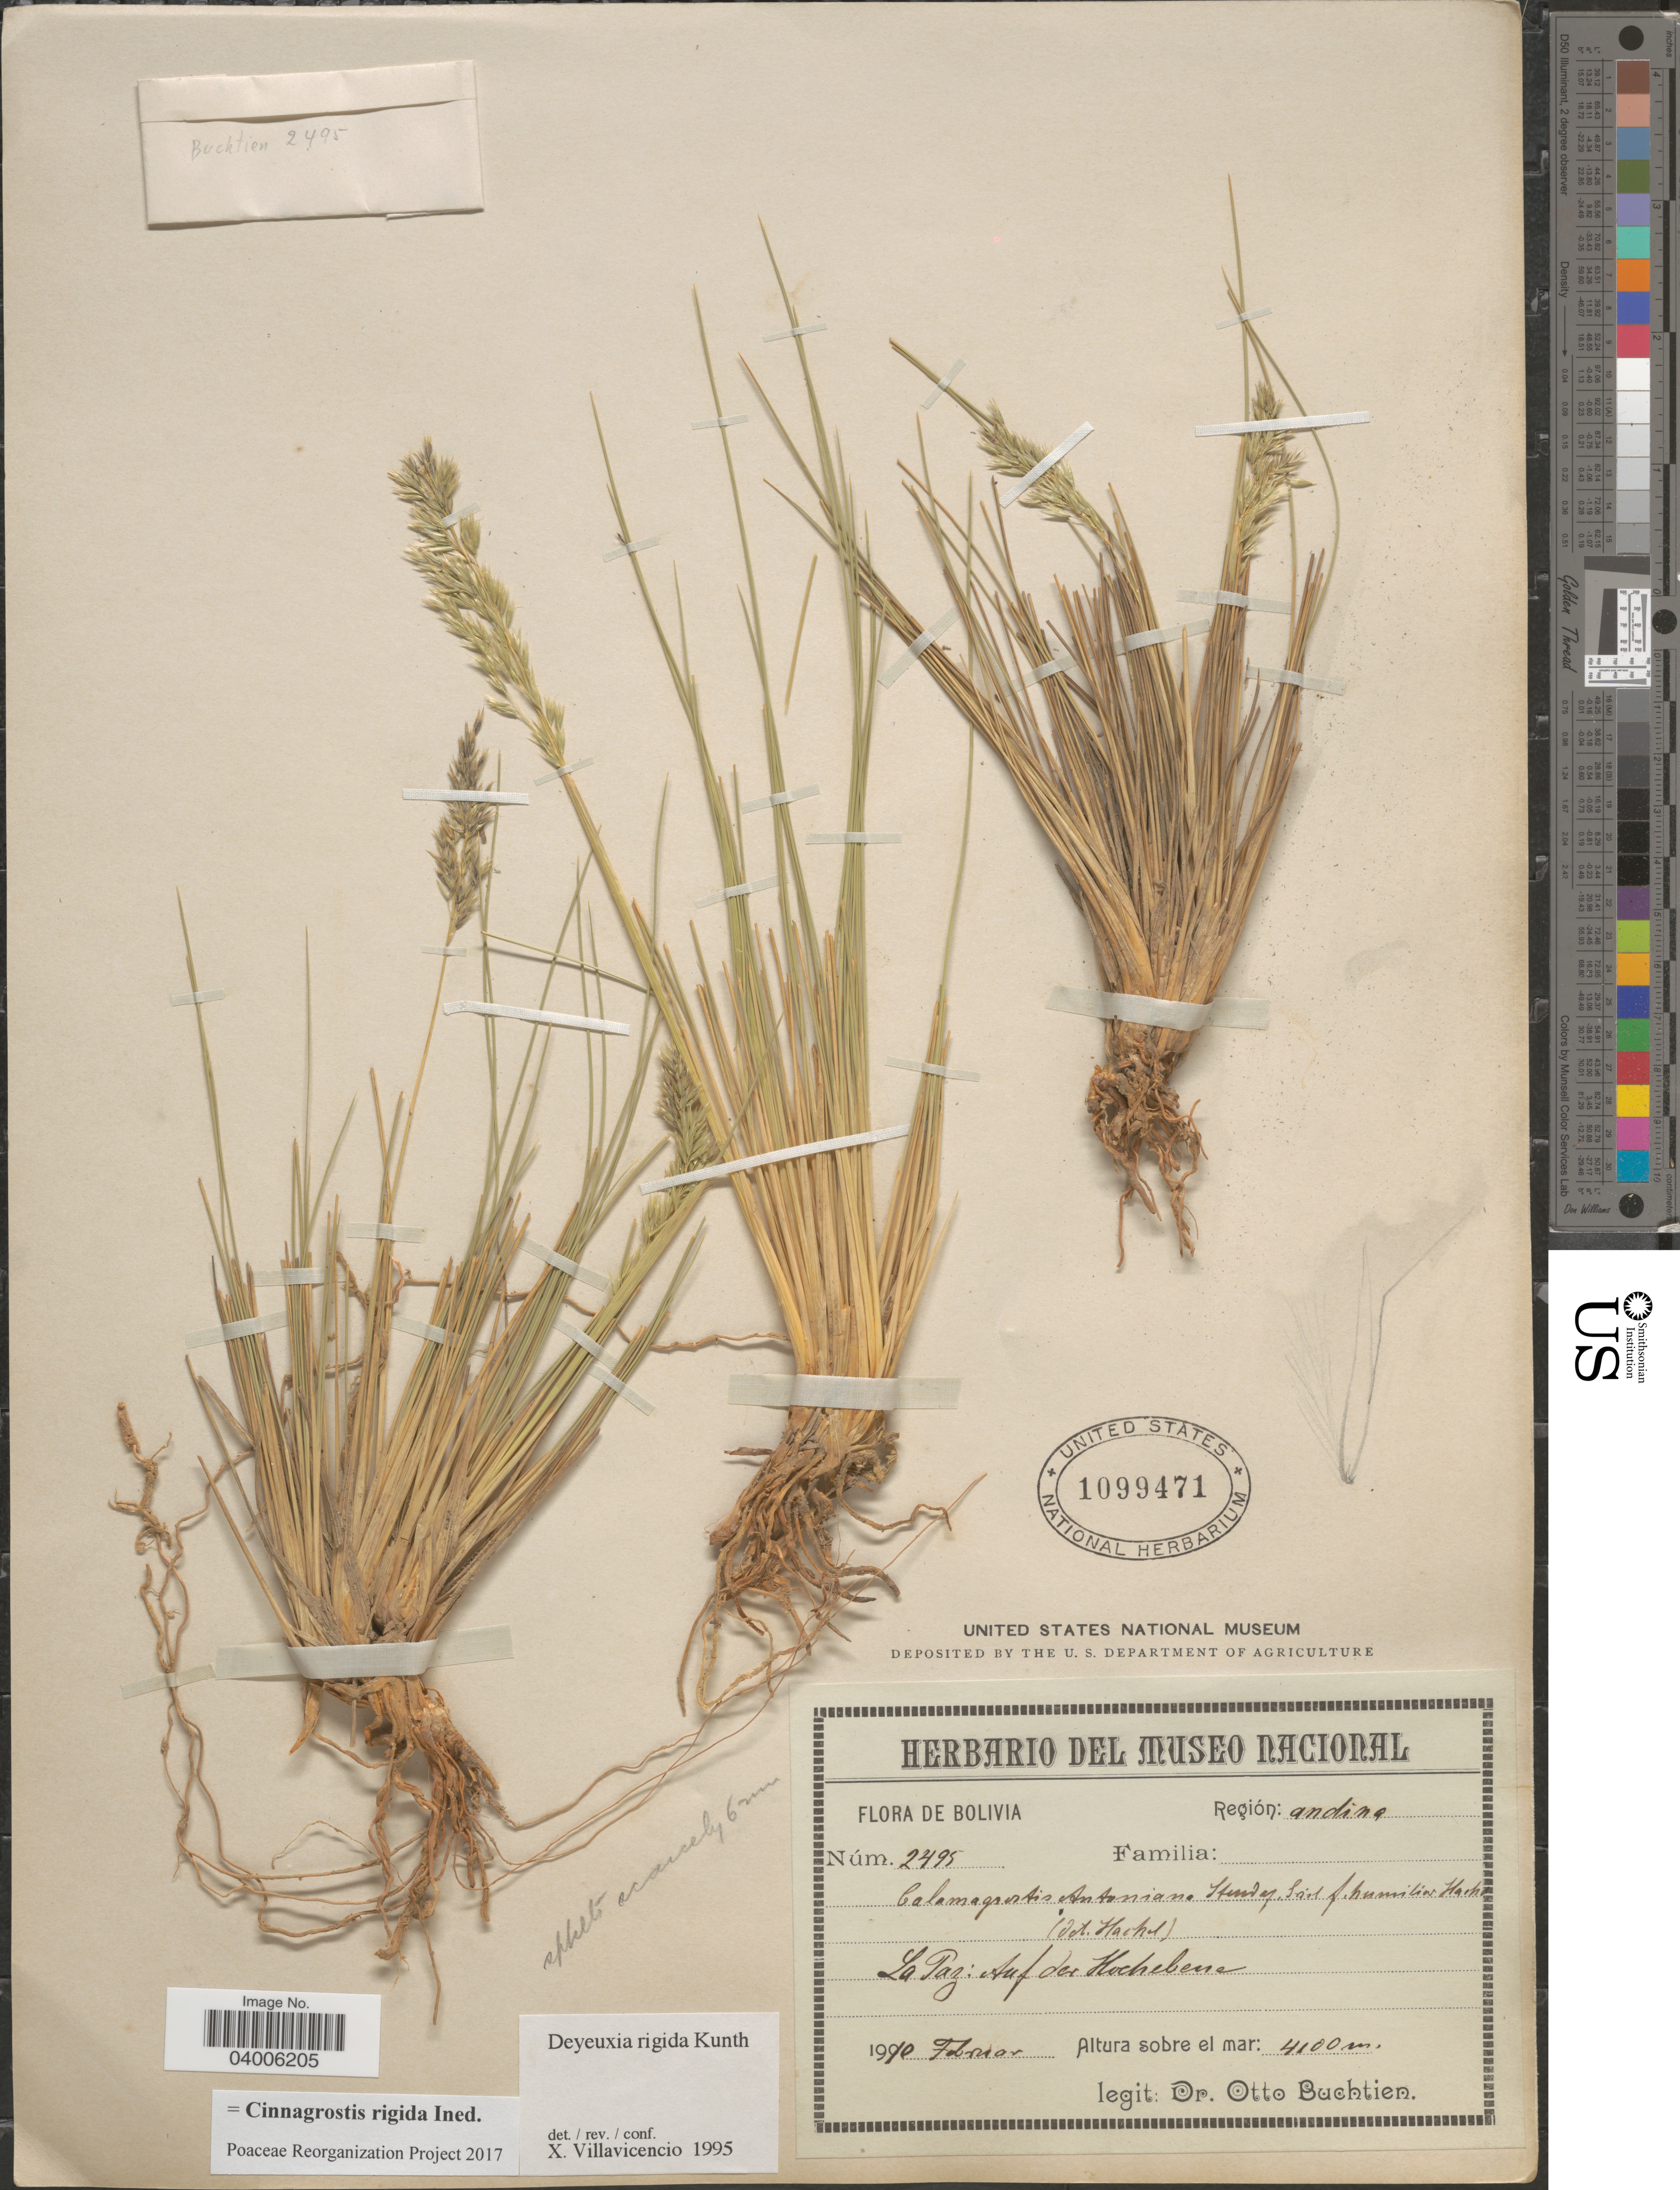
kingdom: Plantae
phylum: Tracheophyta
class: Liliopsida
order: Poales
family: Poaceae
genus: Cinnagrostis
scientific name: Cinnagrostis rigida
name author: (Kunth) P.M. Peterson et al.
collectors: O. Buchtien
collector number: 2495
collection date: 1910-02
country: Bolivia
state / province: La Paz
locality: Región: andina. Auf der Hochebene.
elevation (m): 4100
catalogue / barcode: US 1099471